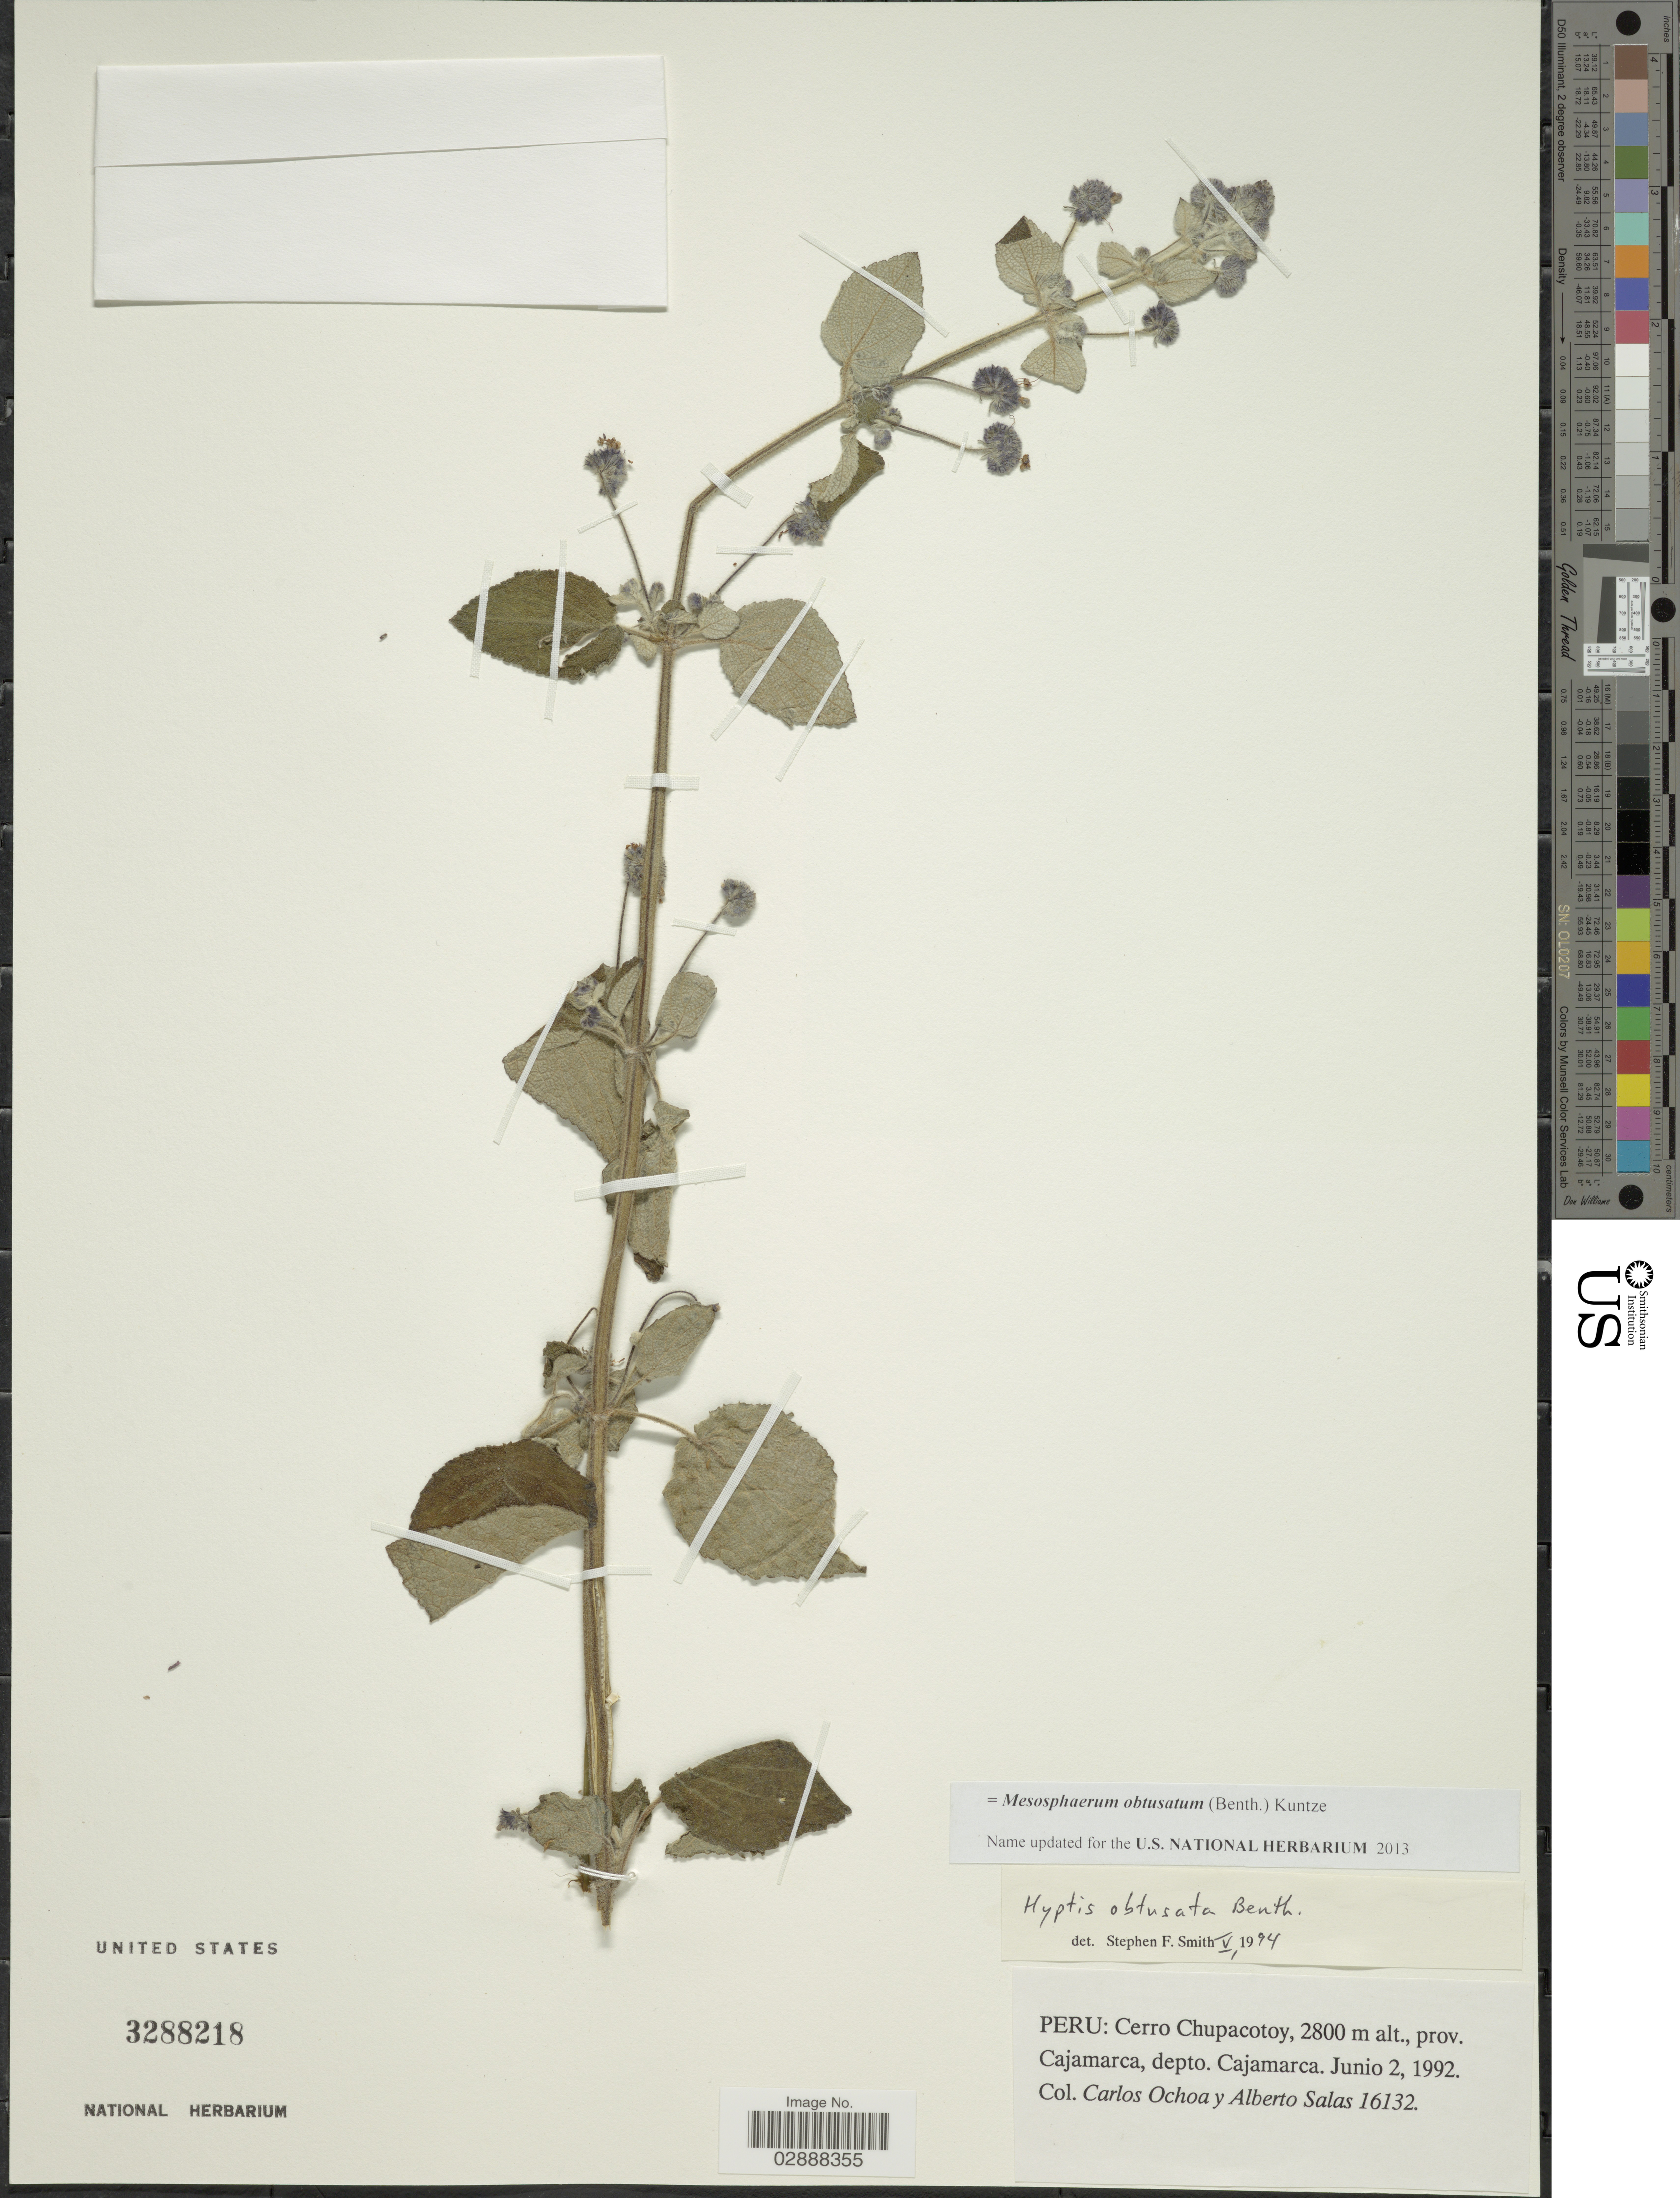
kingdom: Plantae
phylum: Tracheophyta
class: Magnoliopsida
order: Lamiales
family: Lamiaceae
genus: Mesosphaerum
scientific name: Mesosphaerum obtusatum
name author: (Benth.) Kuntze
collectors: C. Ochoa & A. Salas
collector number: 16132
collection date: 1992-06-02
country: Peru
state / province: Cajamarca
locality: Cerro Chupacotoy, prov. Cajamarca, depto. Cajamarca.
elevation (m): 2800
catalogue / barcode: US 3288218